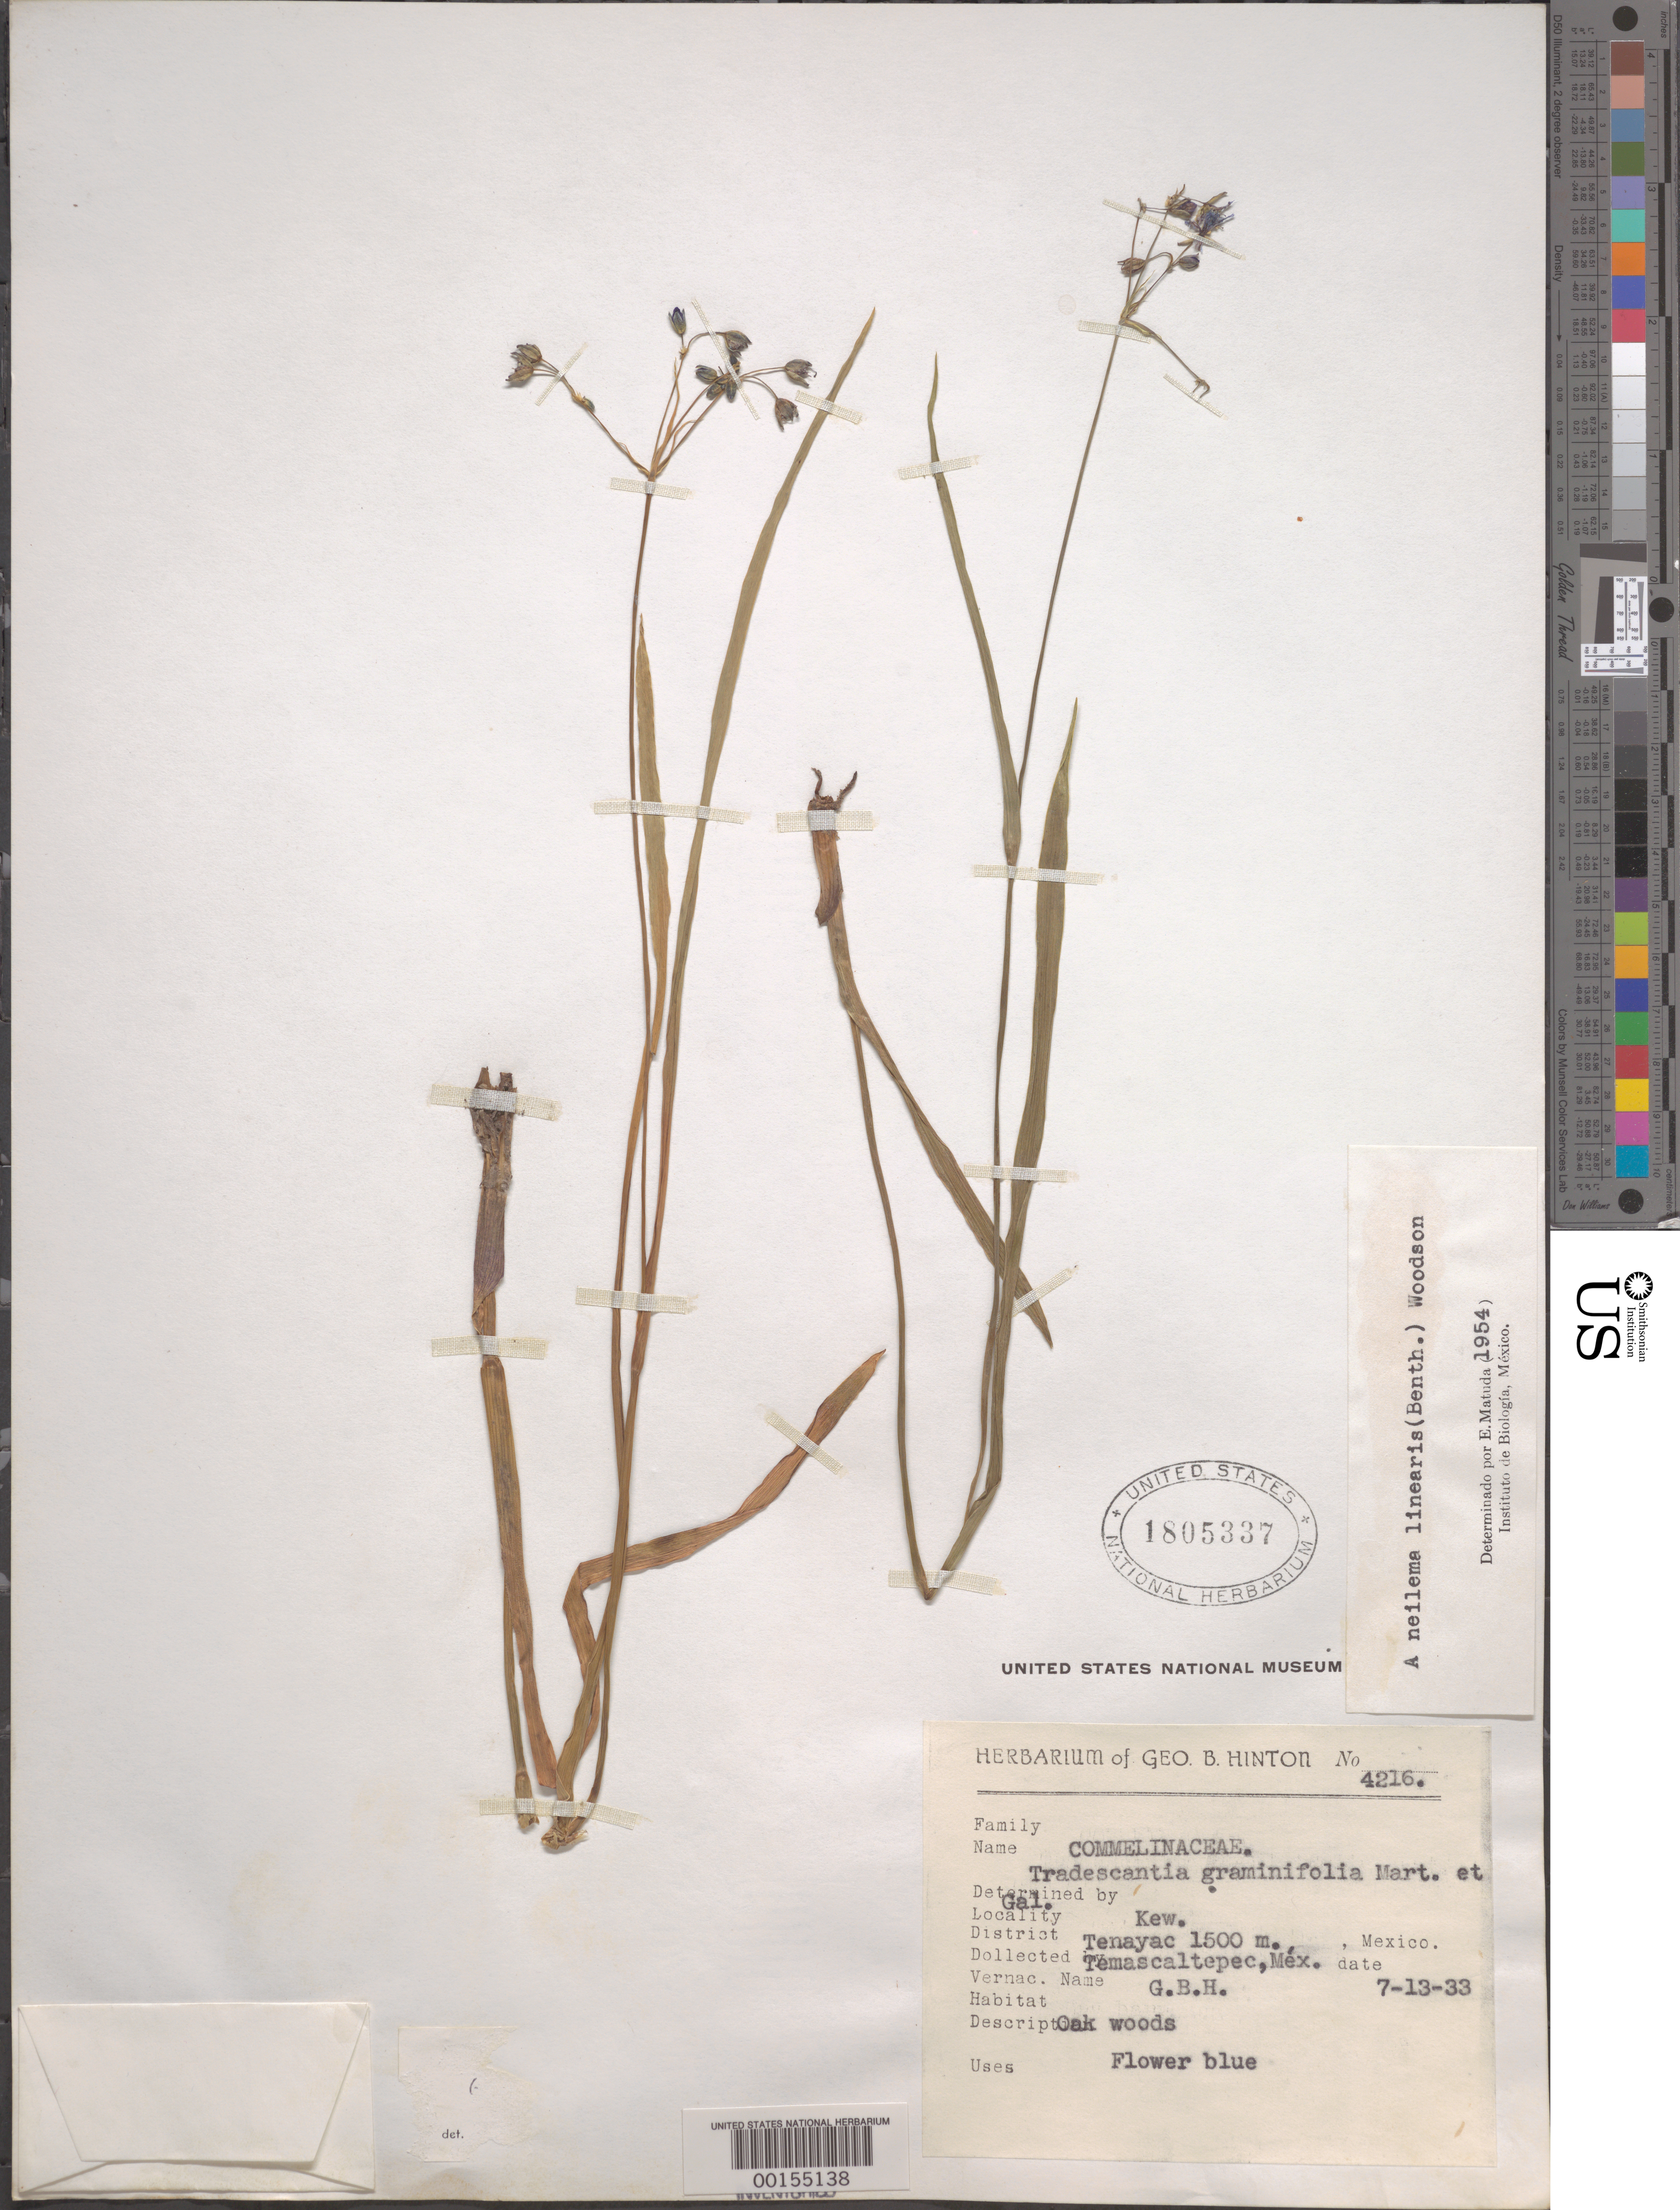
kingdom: Plantae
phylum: Tracheophyta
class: Liliopsida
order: Commelinales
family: Commelinaceae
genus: Gibasis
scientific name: Gibasis linearis var. graminifolia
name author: (C.B. Clarke) Rohweder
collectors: G. B. Hinton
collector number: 4216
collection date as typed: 13 Jul 1933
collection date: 1933-07-13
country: Mexico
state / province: México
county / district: Temascaltepec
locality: Tenayac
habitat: Oak woods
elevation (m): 1500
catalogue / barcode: US 1805337